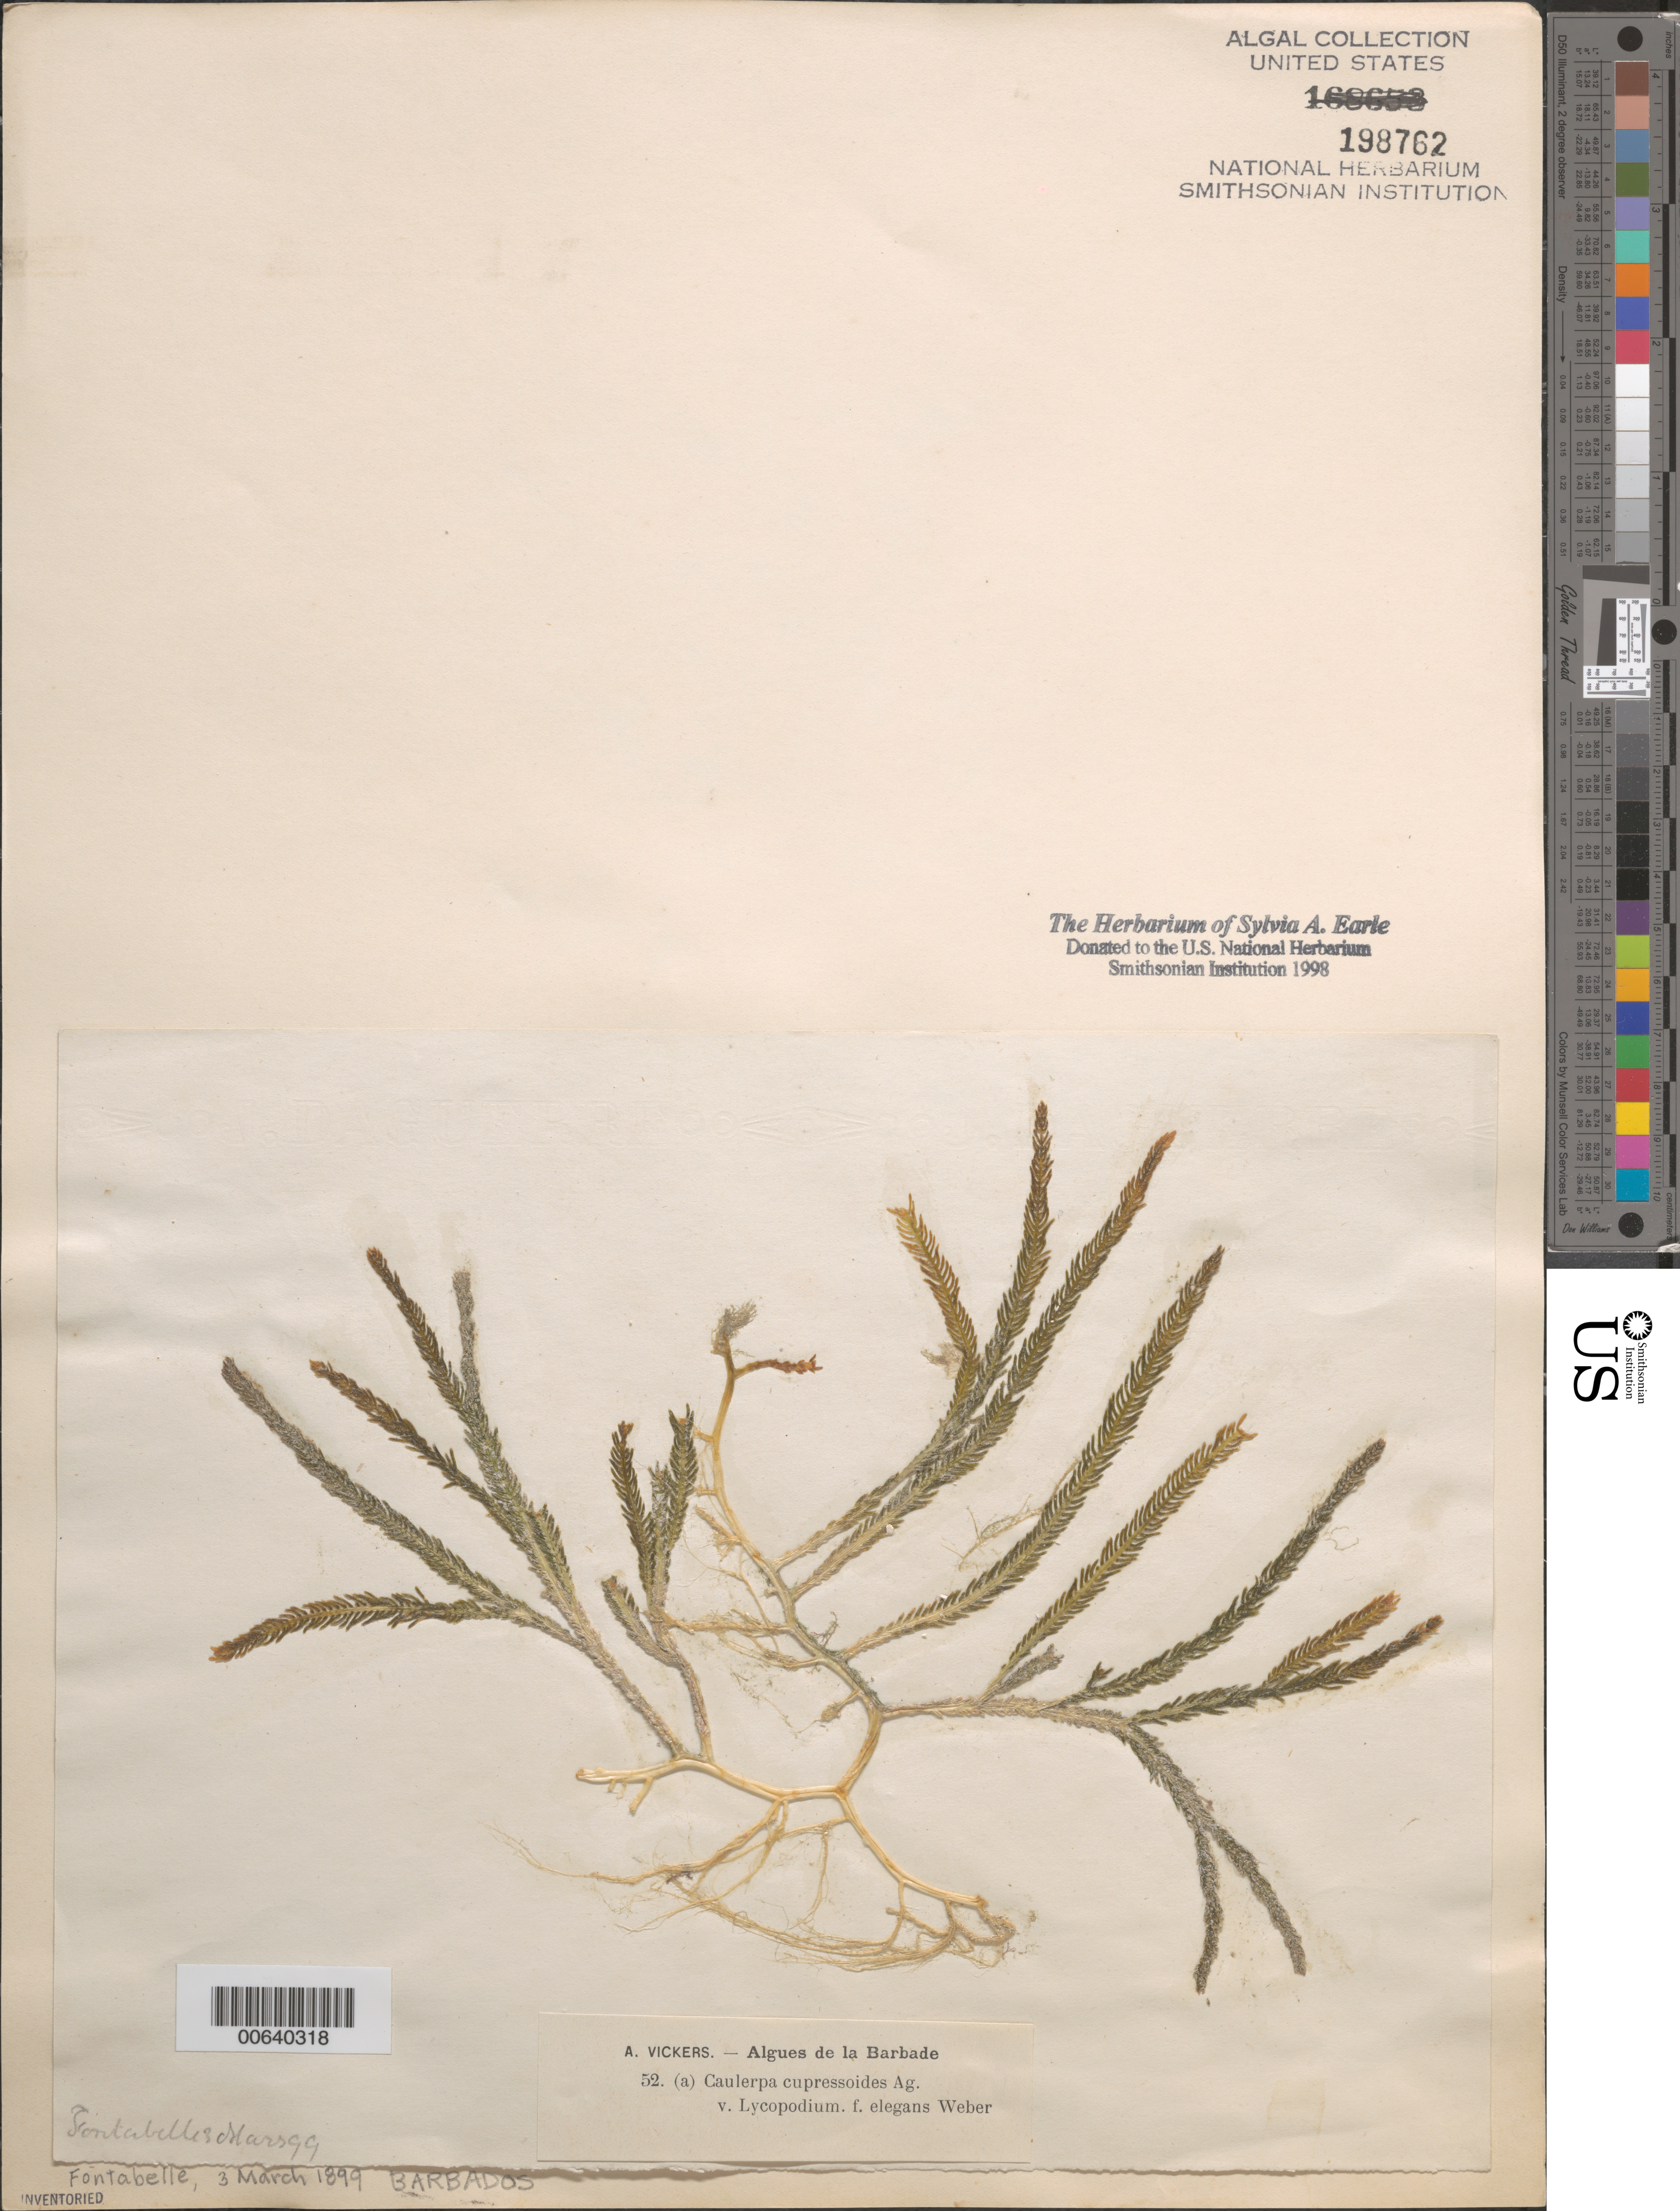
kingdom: Plantae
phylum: Chlorophyta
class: Ulvophyceae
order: Bryopsidales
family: Caulerpaceae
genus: Caulerpa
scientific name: Caulerpa urvilleana var. typica forma elegans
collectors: A. Vickers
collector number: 52a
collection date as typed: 03 Mar 1899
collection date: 1899-03-03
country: Barbados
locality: Fontabelle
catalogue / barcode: US 198762